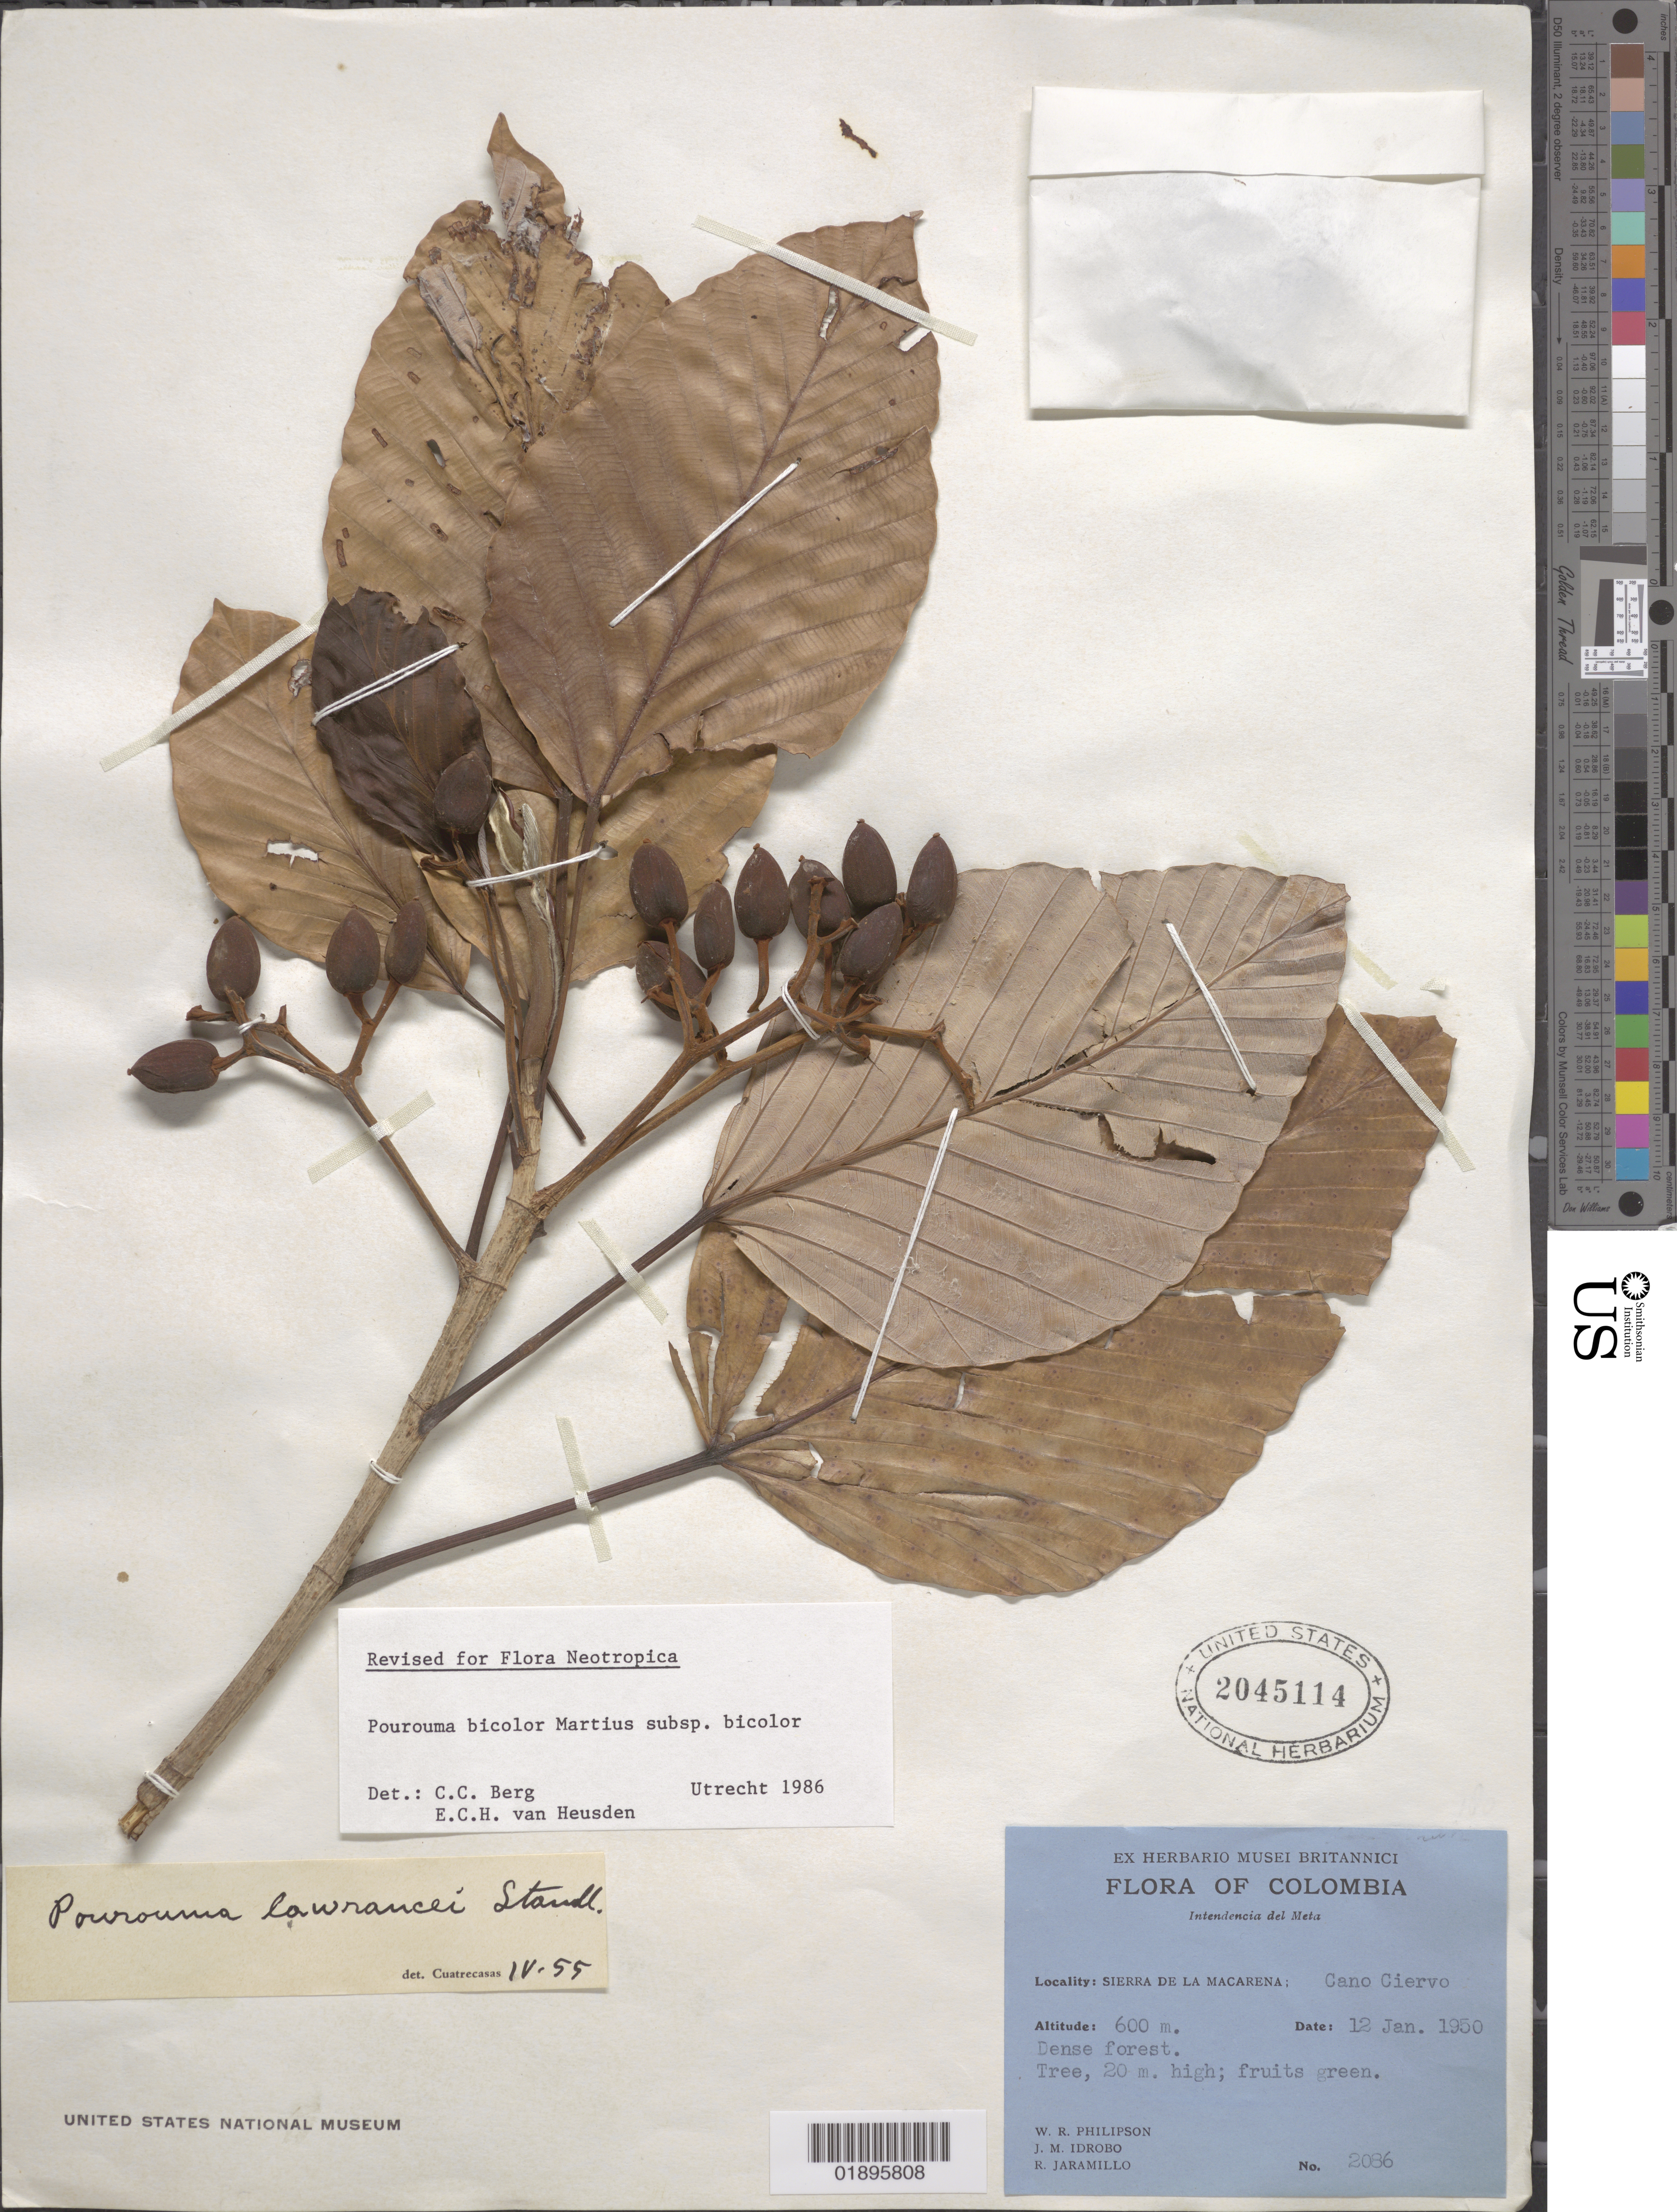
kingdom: Plantae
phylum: Tracheophyta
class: Magnoliopsida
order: Rosales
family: Urticaceae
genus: Pourouma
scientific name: Pourouma bicolor subsp. bicolor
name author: Mart.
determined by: Berg, C. C.; Heusden, E. C.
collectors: W. R. Philipson, J. M. Idrobo & R. Jaramillo M.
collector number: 2086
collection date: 1950-01-12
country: Colombia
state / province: Meta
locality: Sierra de la Macarena; Cano Ciervo.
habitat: Dense forest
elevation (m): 600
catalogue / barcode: US 2045114